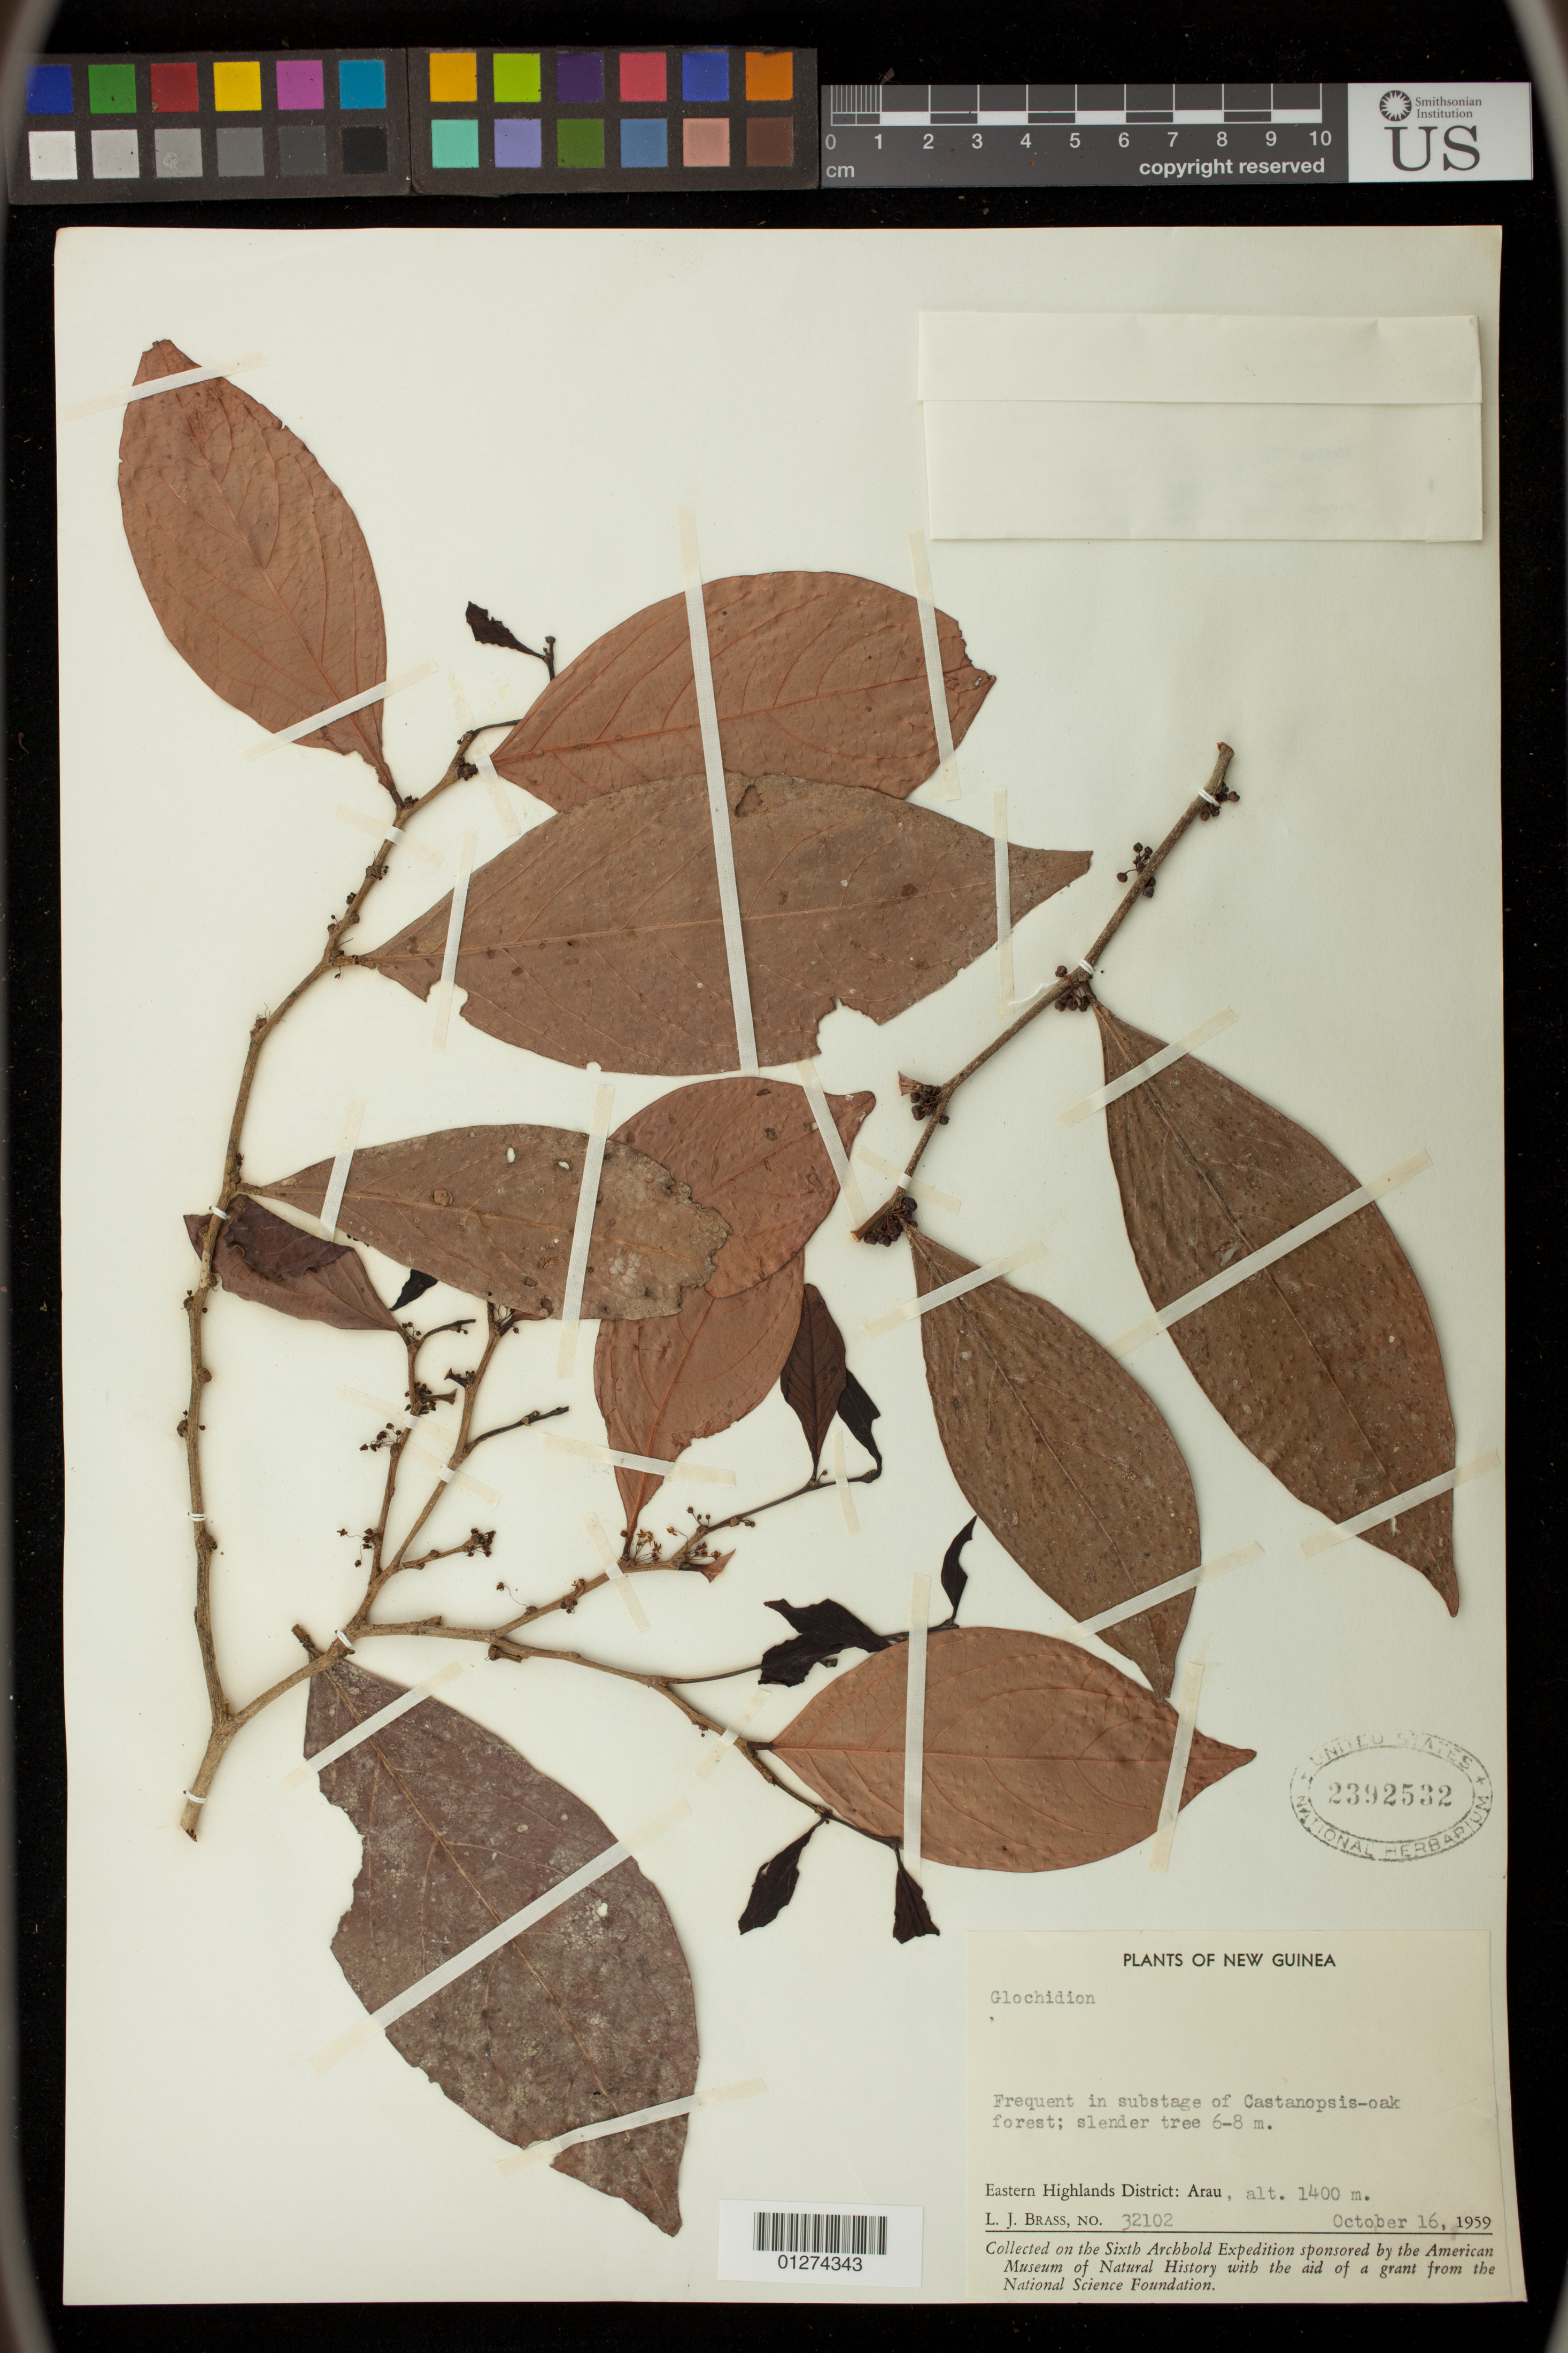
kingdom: Plantae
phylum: Tracheophyta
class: Magnoliopsida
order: Malpighiales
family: Phyllanthaceae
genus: Glochidion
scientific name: Glochidion sp.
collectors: L. J. Brass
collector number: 32102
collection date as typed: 16 Oct 1959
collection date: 1959-10-16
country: Papua New Guinea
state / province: Eastern Highlands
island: New Guinea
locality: Arau.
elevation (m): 1400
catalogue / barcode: US 2392532